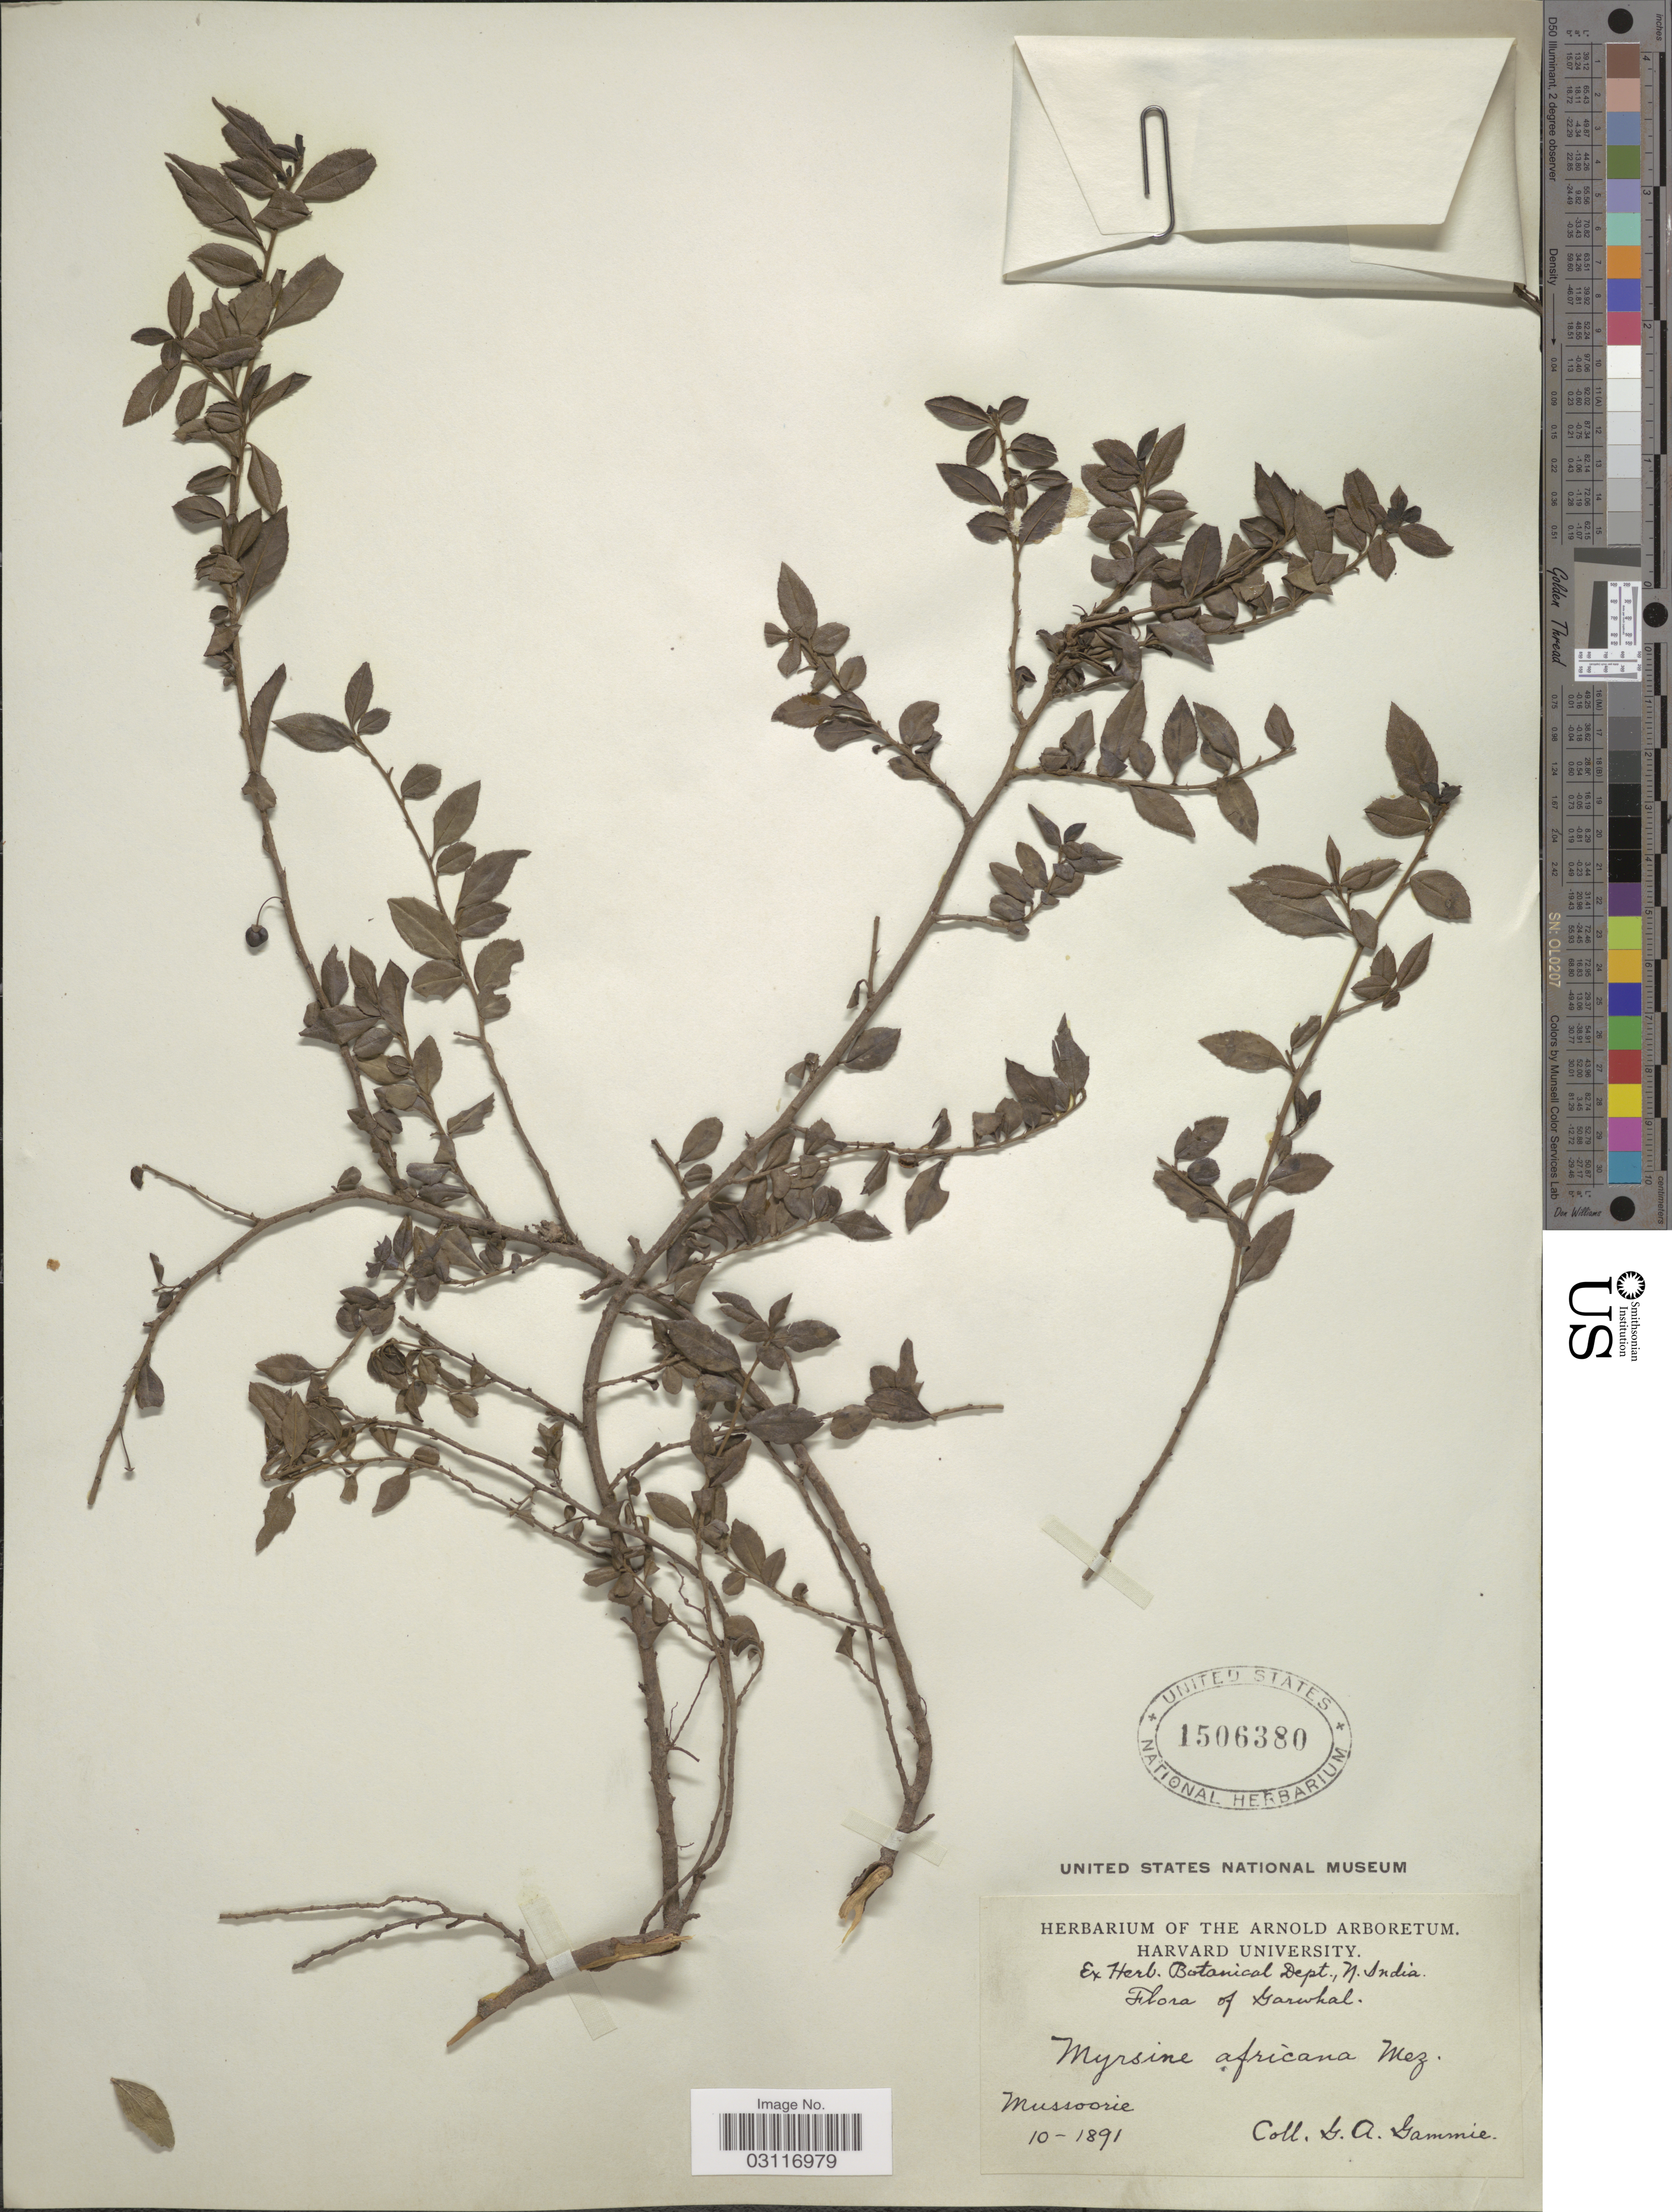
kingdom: Plantae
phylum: Tracheophyta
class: Magnoliopsida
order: Ericales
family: Primulaceae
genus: Myrsine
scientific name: Myrsine africana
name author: L.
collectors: G. Gammie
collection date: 1891-10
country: India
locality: N. India. Garwhal. Mussoorie.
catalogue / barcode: US 1506380